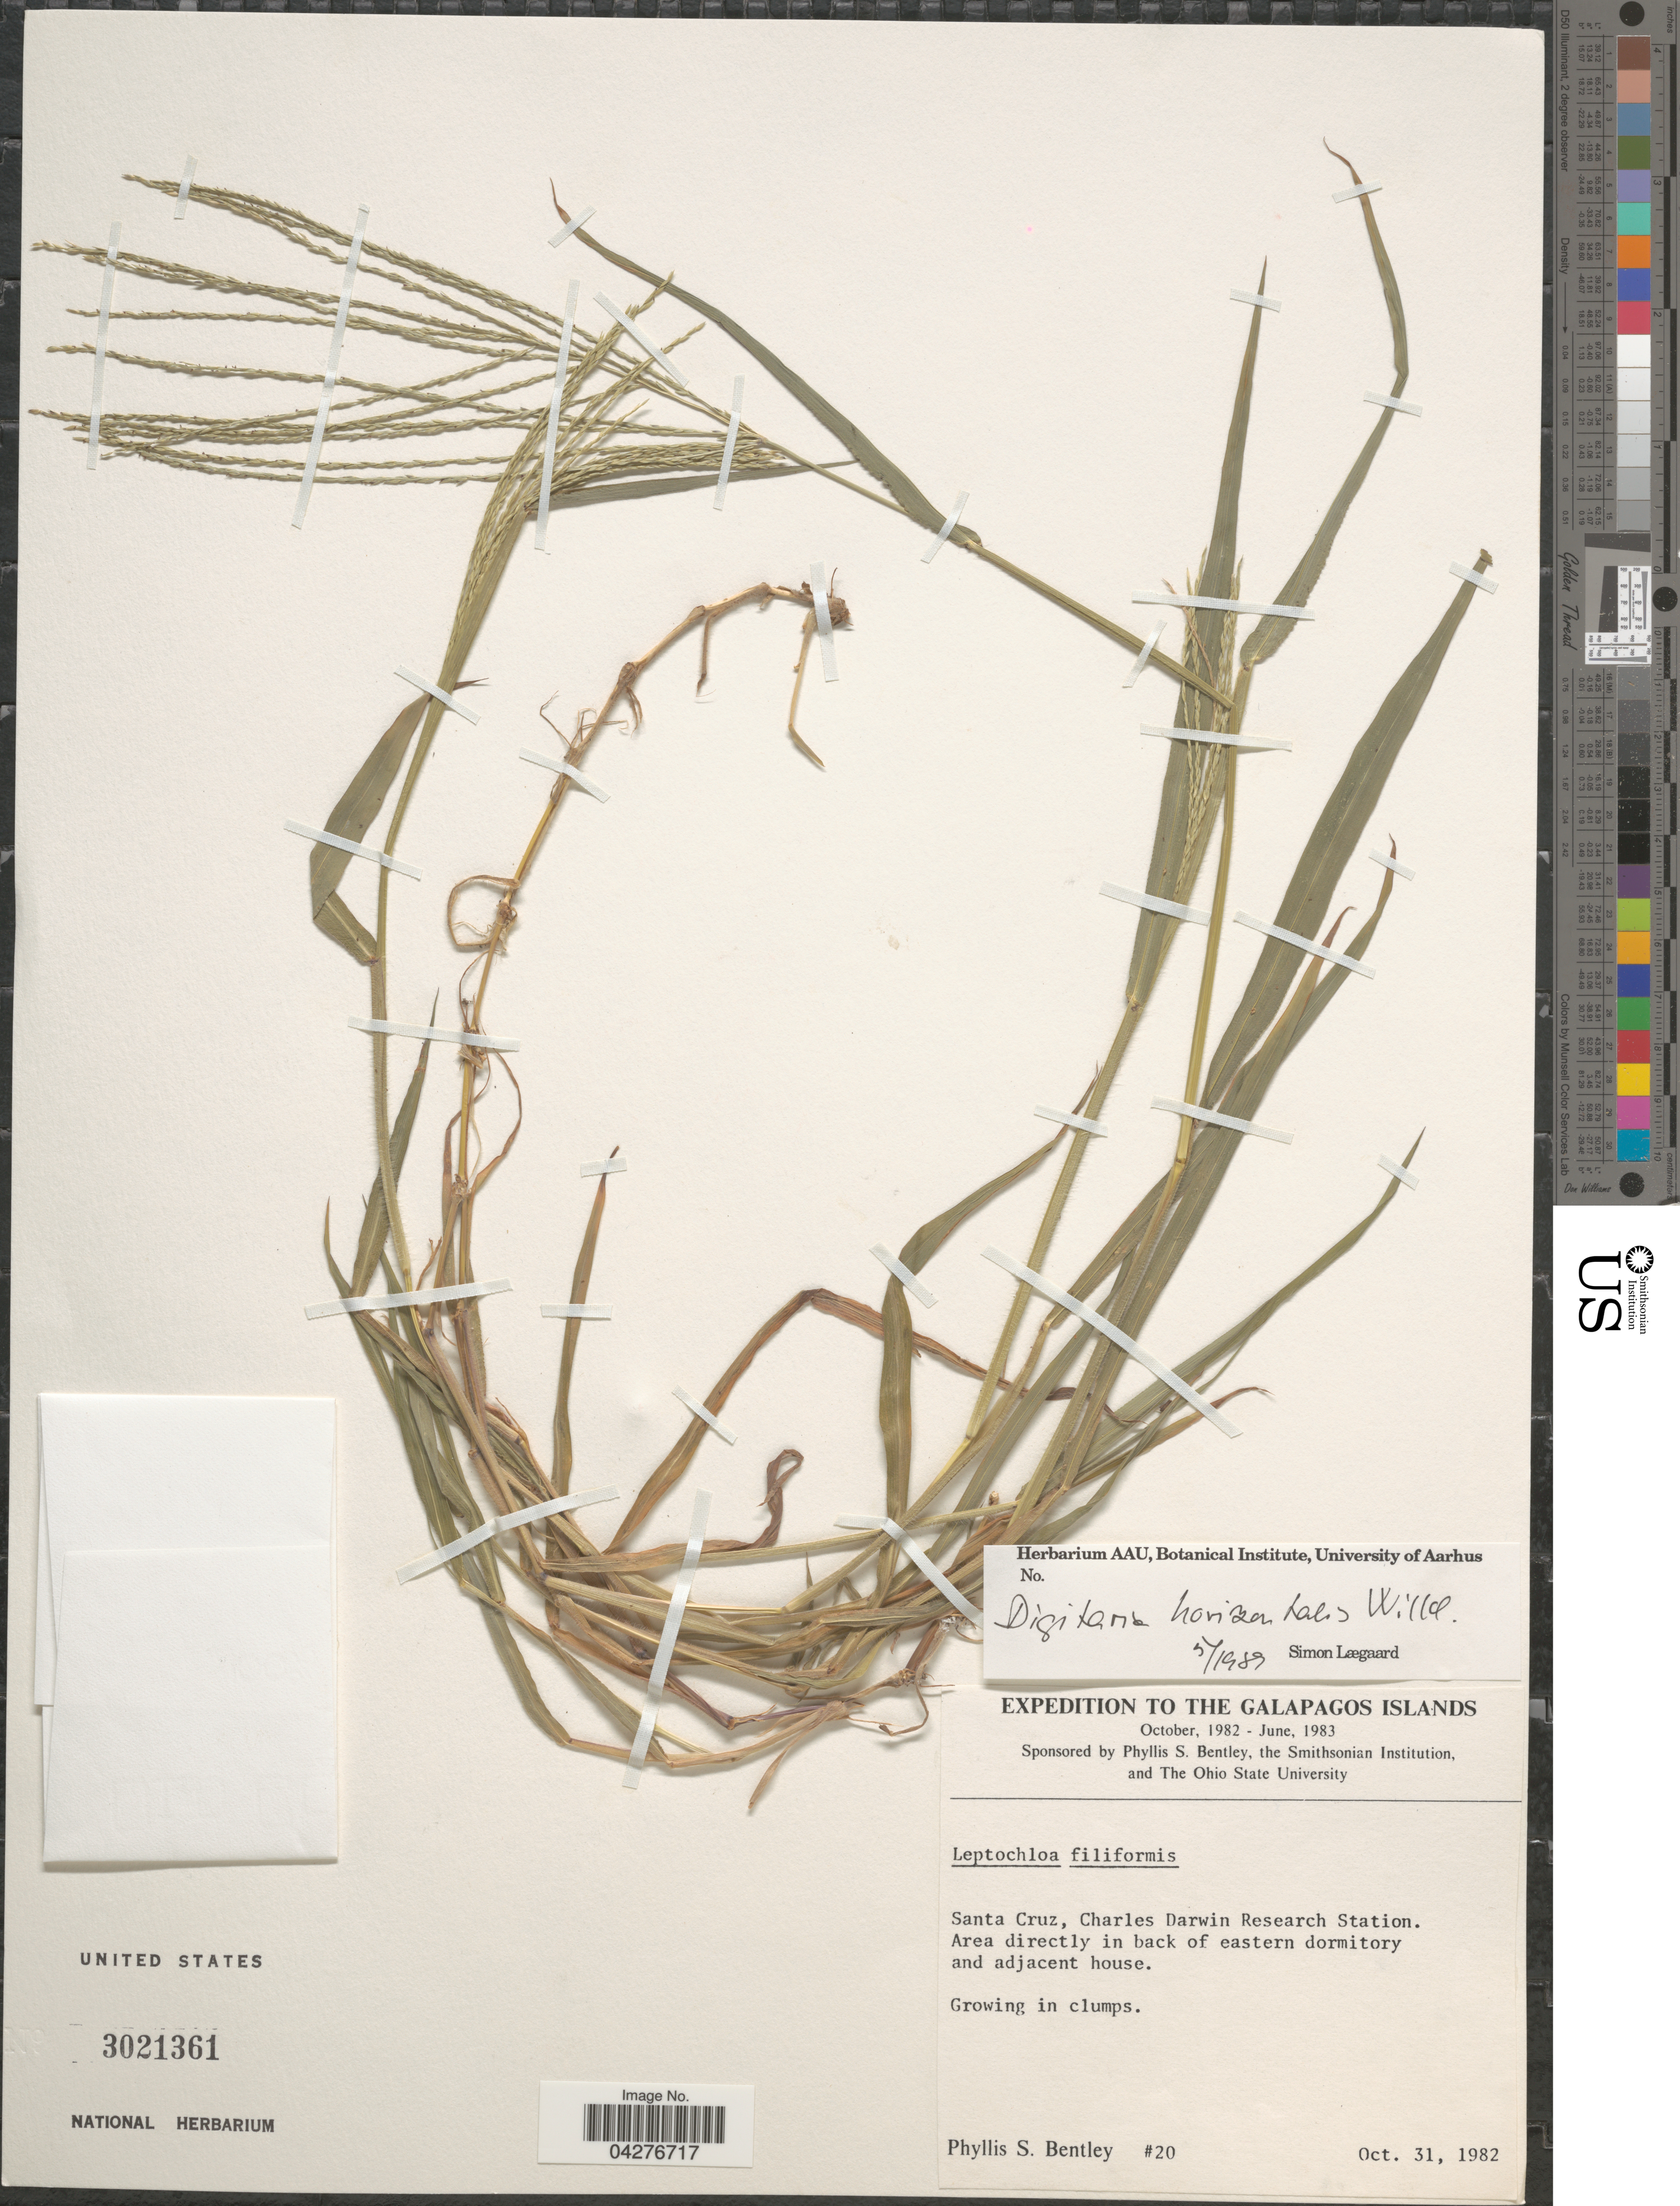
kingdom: Plantae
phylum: Tracheophyta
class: Liliopsida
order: Poales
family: Poaceae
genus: Digitaria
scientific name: Digitaria horizontalis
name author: Willd.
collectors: P. S. Bentley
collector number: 20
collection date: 1982-10-31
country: Ecuador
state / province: Colón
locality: Expedition to the Galapagos Islands. Santa Cruz, Charles Darwin Research Station. Area directly in back of eastern dormitory and adjacent house.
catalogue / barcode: US 3021361